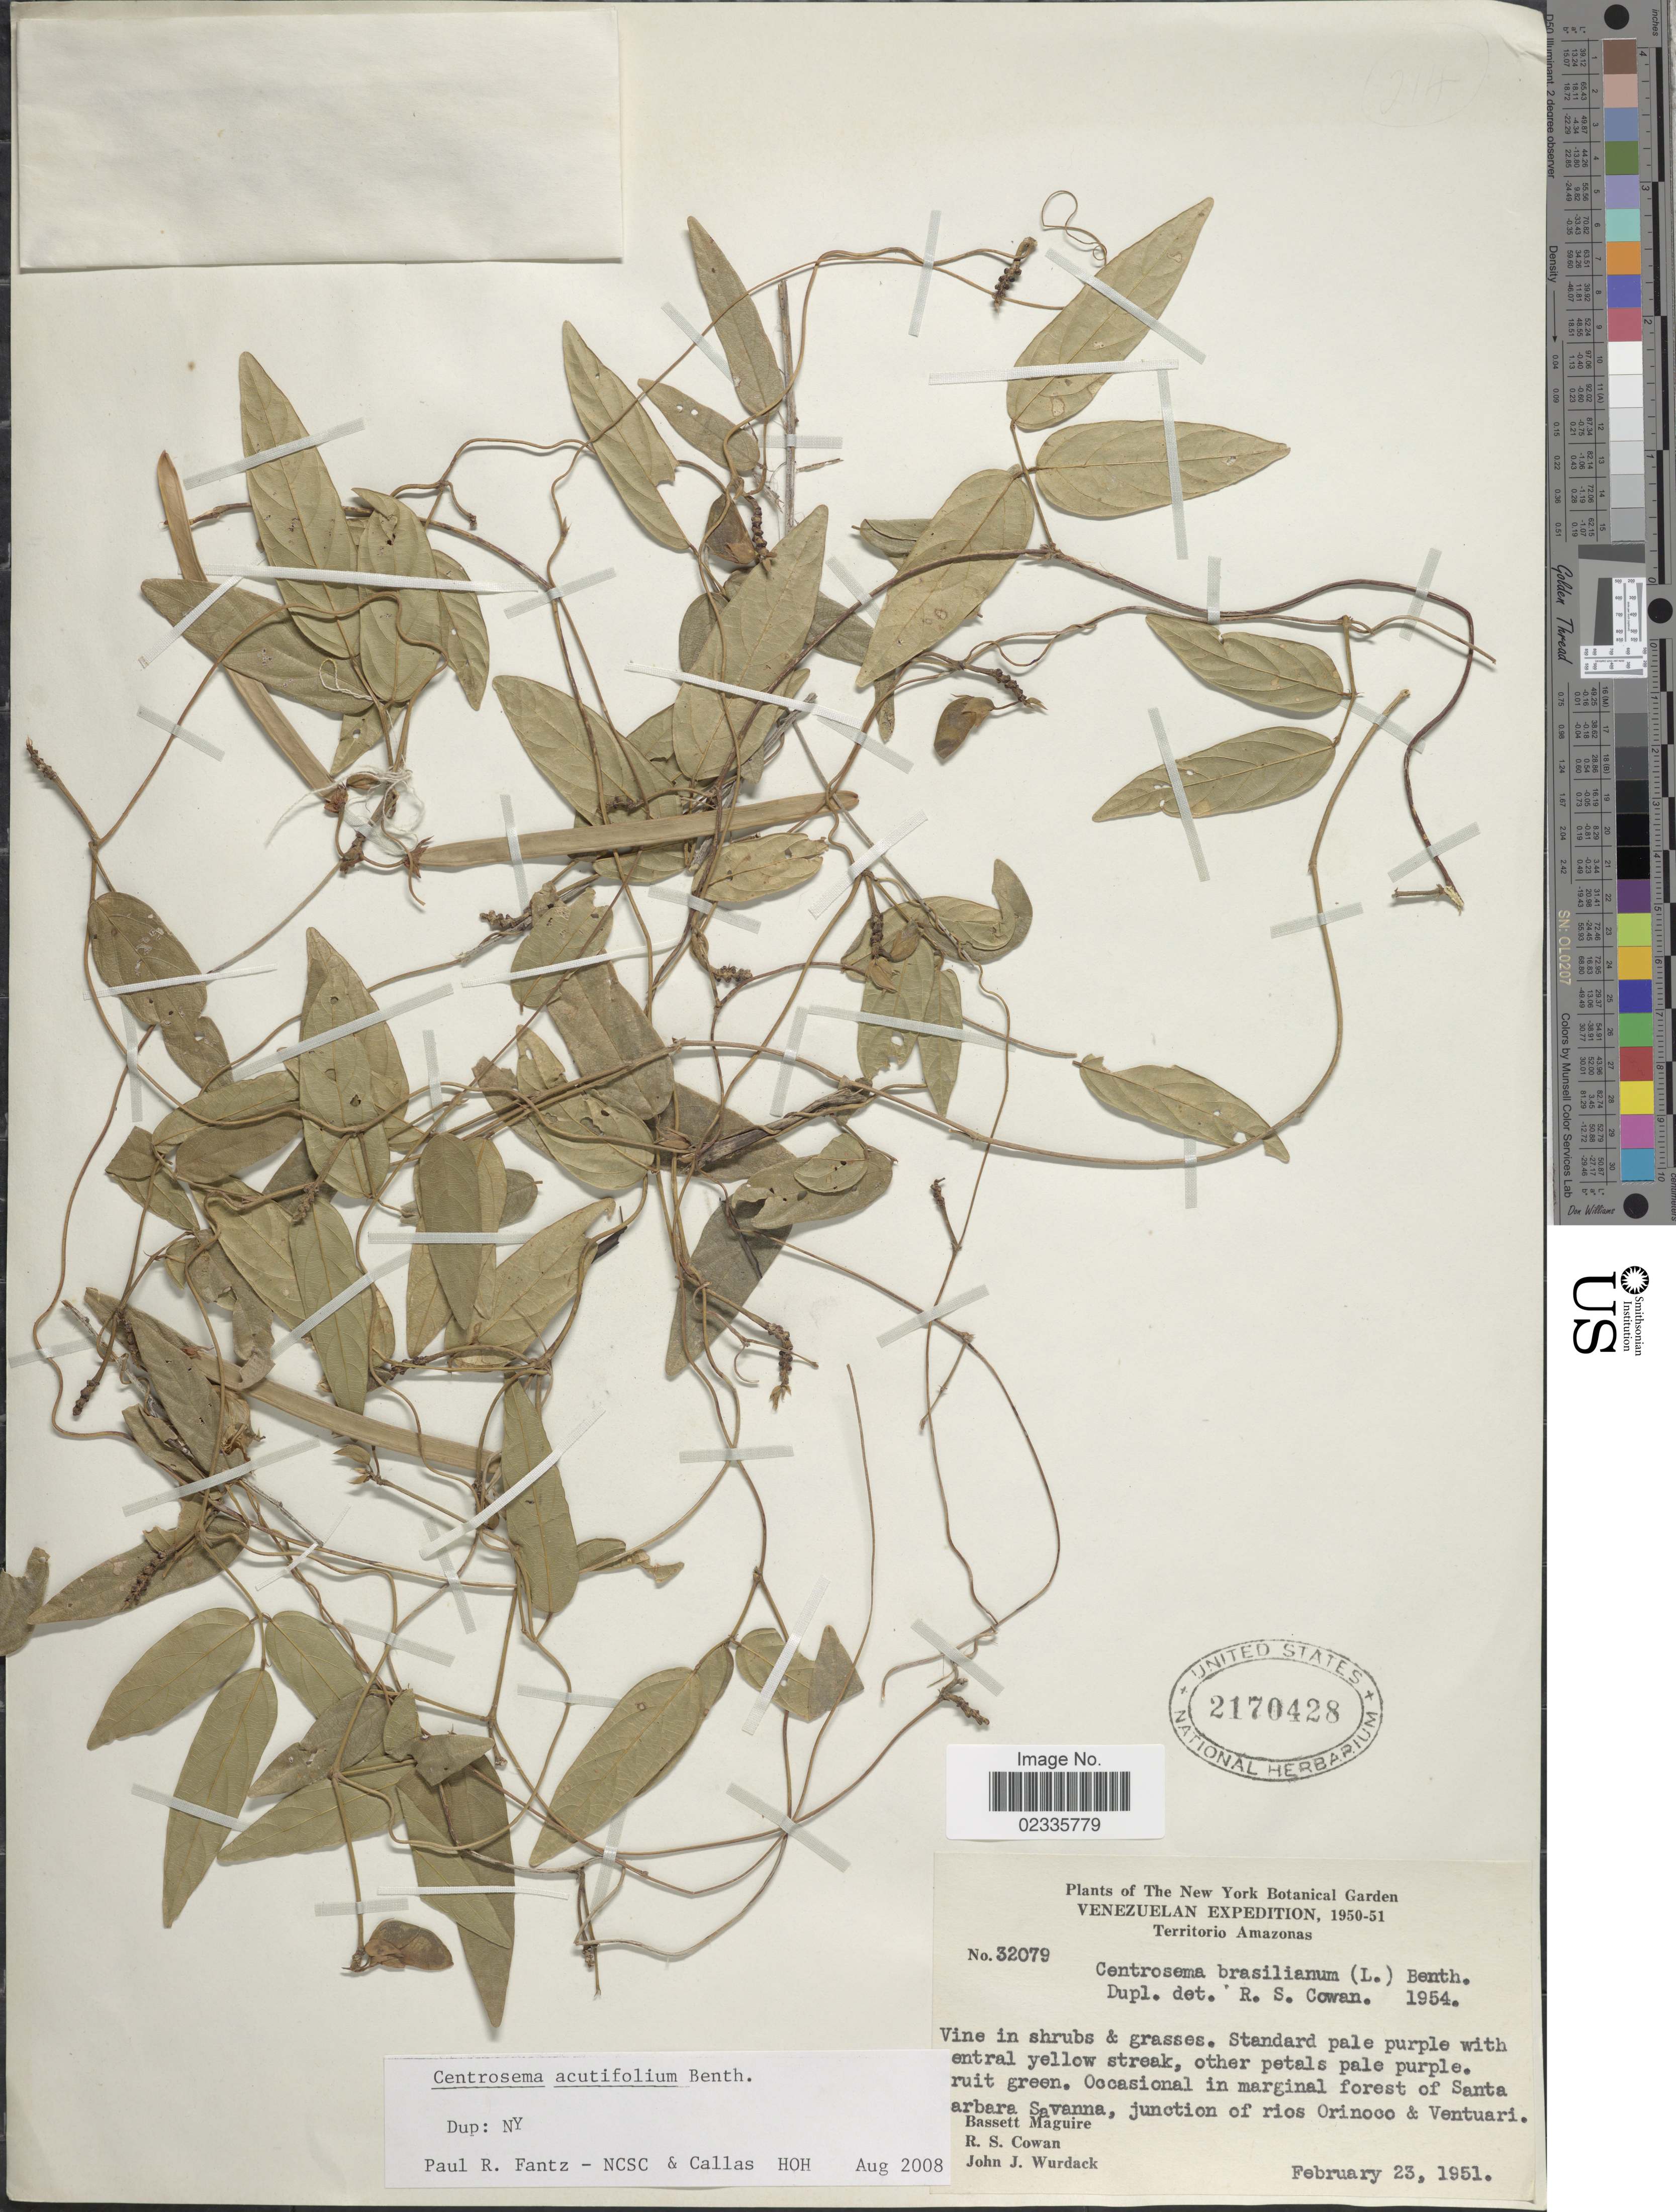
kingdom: Plantae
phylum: Tracheophyta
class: Magnoliopsida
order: Fabales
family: Fabaceae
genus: Centrosema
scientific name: Centrosema acutifolium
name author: Benth.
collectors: B. Maguire, R. S. Cowan & J. J. Wurdack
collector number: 32079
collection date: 1951-02-23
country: Venezuela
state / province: Amazonas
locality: Venezuelan. Territorio Amazonas. Occasional in marginal forest of Santa Barbara Savanna, junction of rios Orinoco & Ventuari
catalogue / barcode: US 2170428